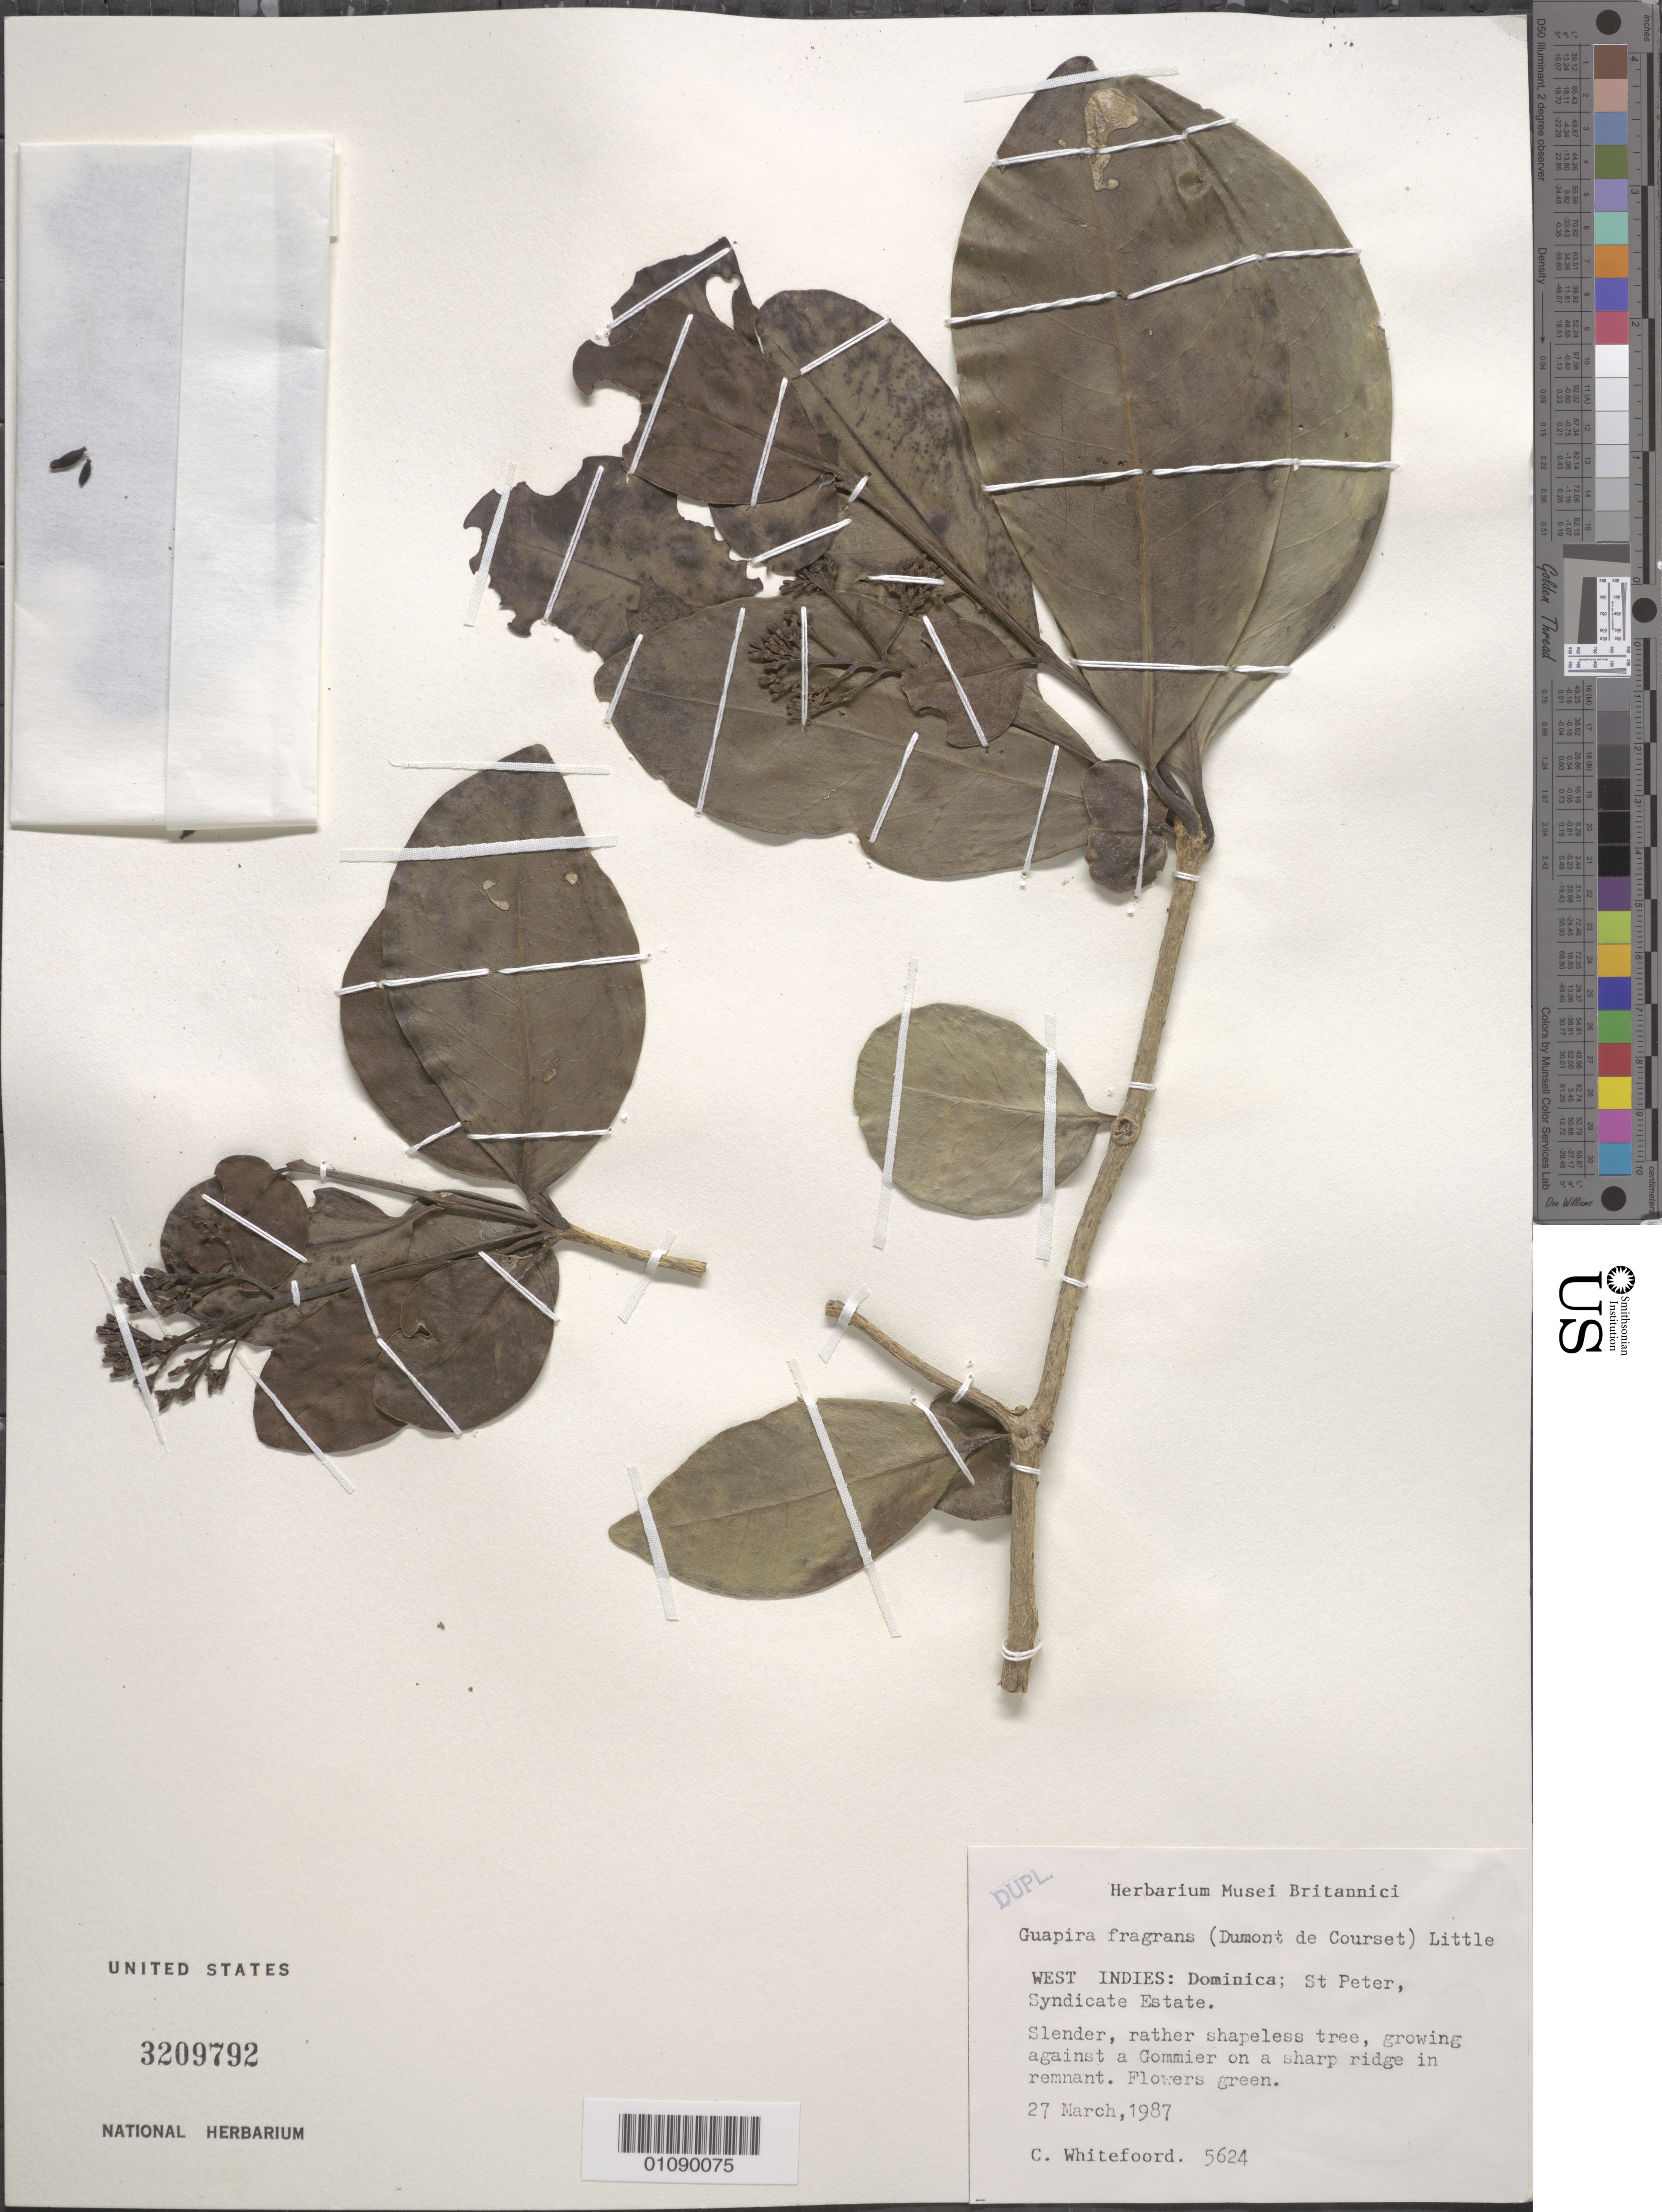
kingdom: Plantae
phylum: Tracheophyta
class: Magnoliopsida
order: Caryophyllales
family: Nyctaginaceae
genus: Guapira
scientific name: Guapira fragrans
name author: (Dum. Cours.) Little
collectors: C. Whitefoord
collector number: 5624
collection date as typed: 27 Mar 1987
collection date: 1987-03-27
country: Dominica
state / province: St. Peter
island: Dominica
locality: St. Peter, Syndicate Estate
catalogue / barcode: US 3209792